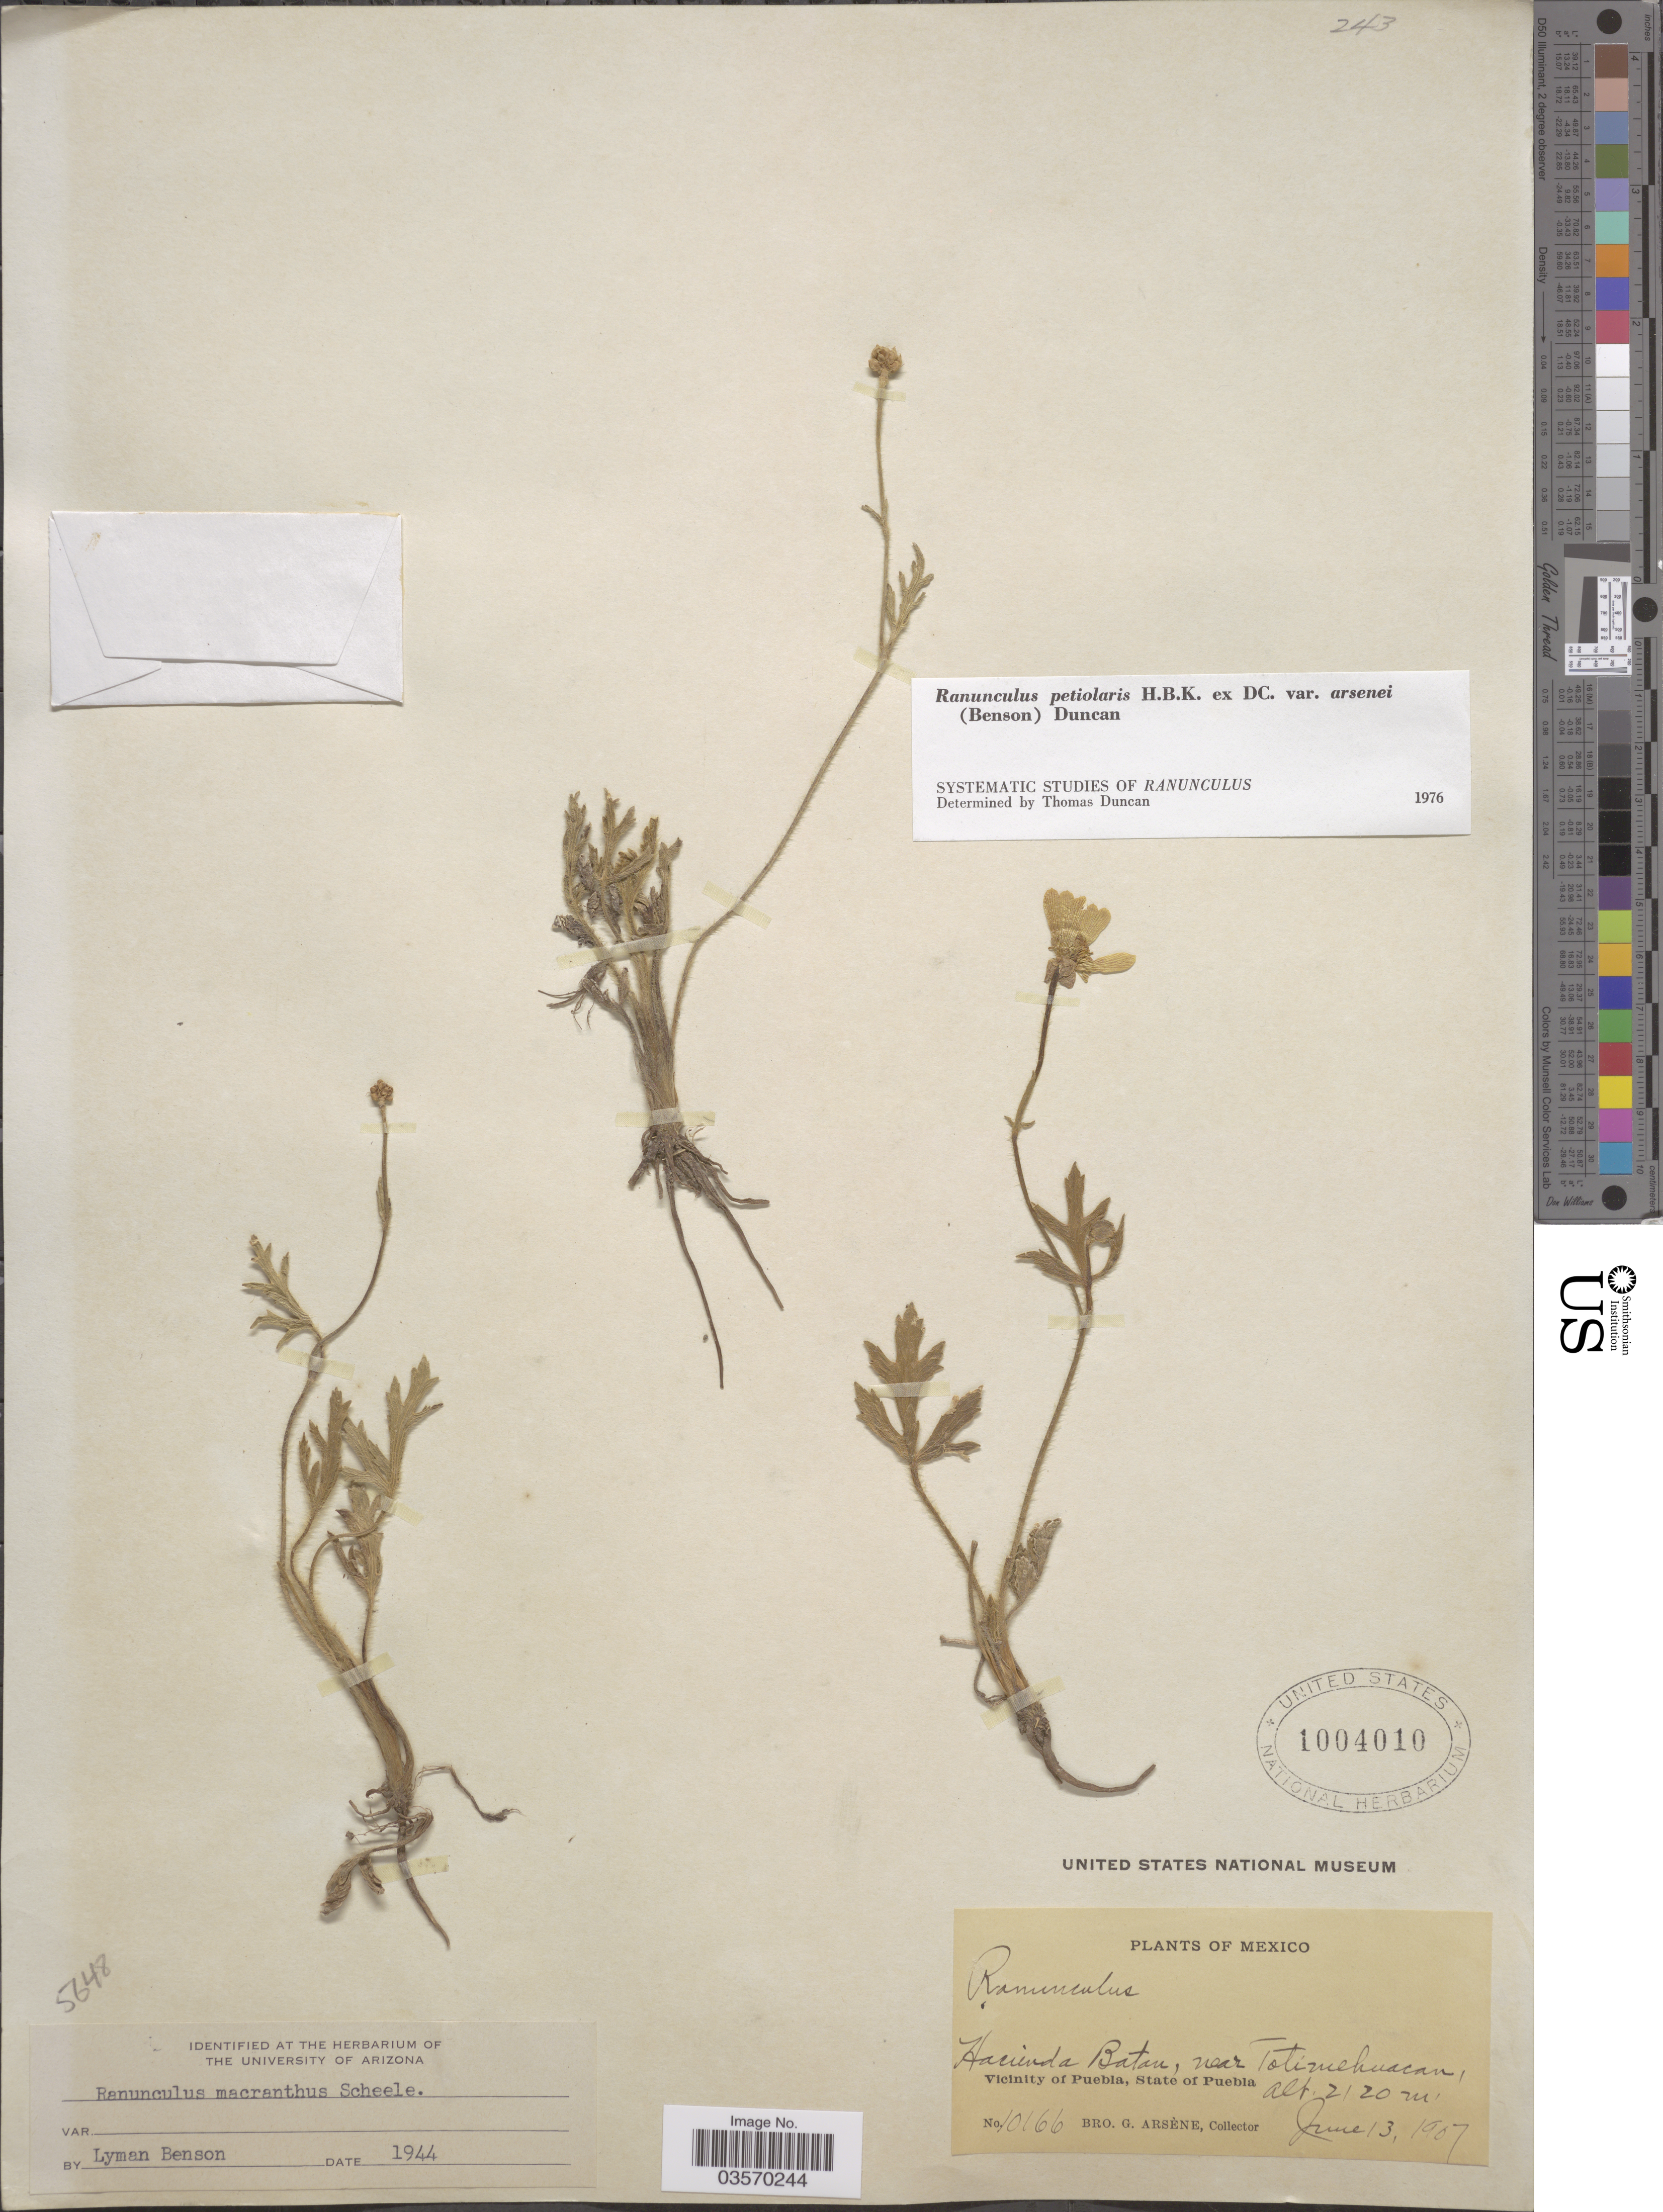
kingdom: Plantae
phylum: Tracheophyta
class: Magnoliopsida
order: Ranunculales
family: Ranunculaceae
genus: Ranunculus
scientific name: Ranunculus petiolaris var. arsenei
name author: (L.D. Benson) Duncan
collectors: Bro. G. Arsène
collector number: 10166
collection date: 1907-06-13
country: Mexico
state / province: Puebla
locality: Hacienda Batan, near Totimehuacan, Vicinity of Puebla.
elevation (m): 2120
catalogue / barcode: US 1004010